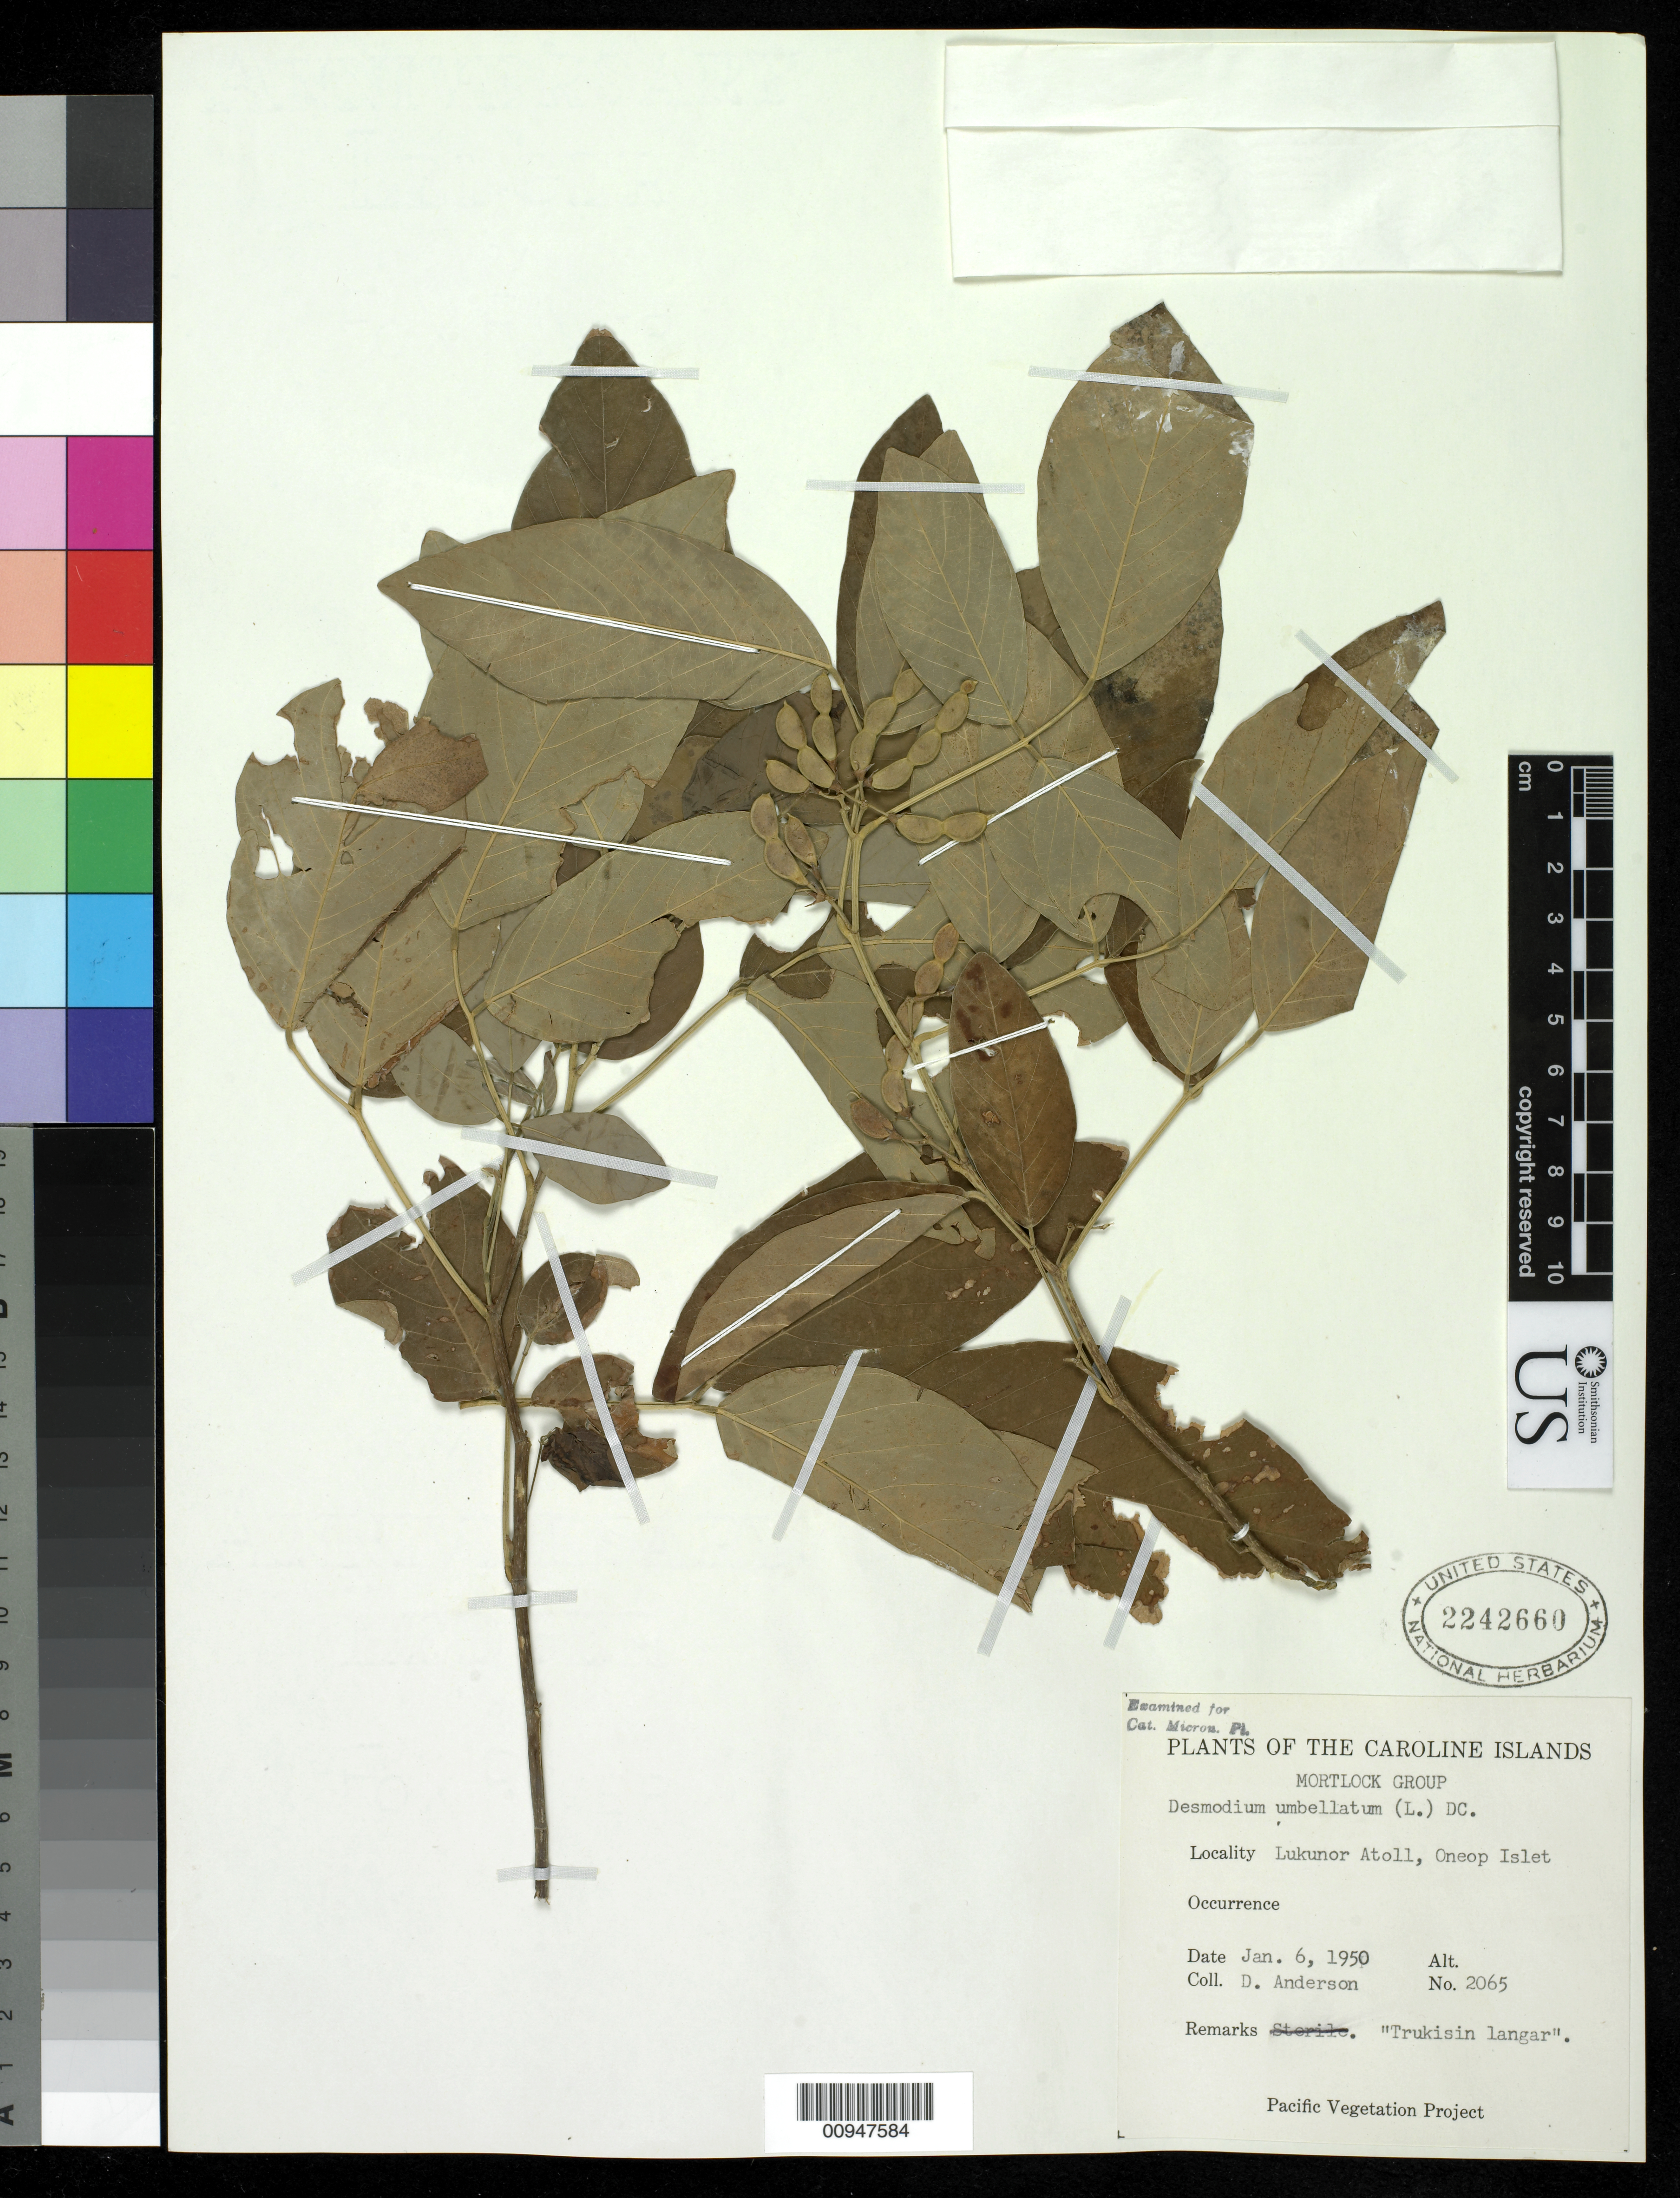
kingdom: Plantae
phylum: Tracheophyta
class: Magnoliopsida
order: Fabales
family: Fabaceae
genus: Dendrolobium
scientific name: Dendrolobium umbellatum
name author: (L.) Benth.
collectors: D. Anderson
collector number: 2065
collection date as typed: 06 Jan 1950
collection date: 1950-01-06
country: Micronesia, Federated States of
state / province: Truk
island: Lukunor Atoll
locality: Oneop Islet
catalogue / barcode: US 2242660